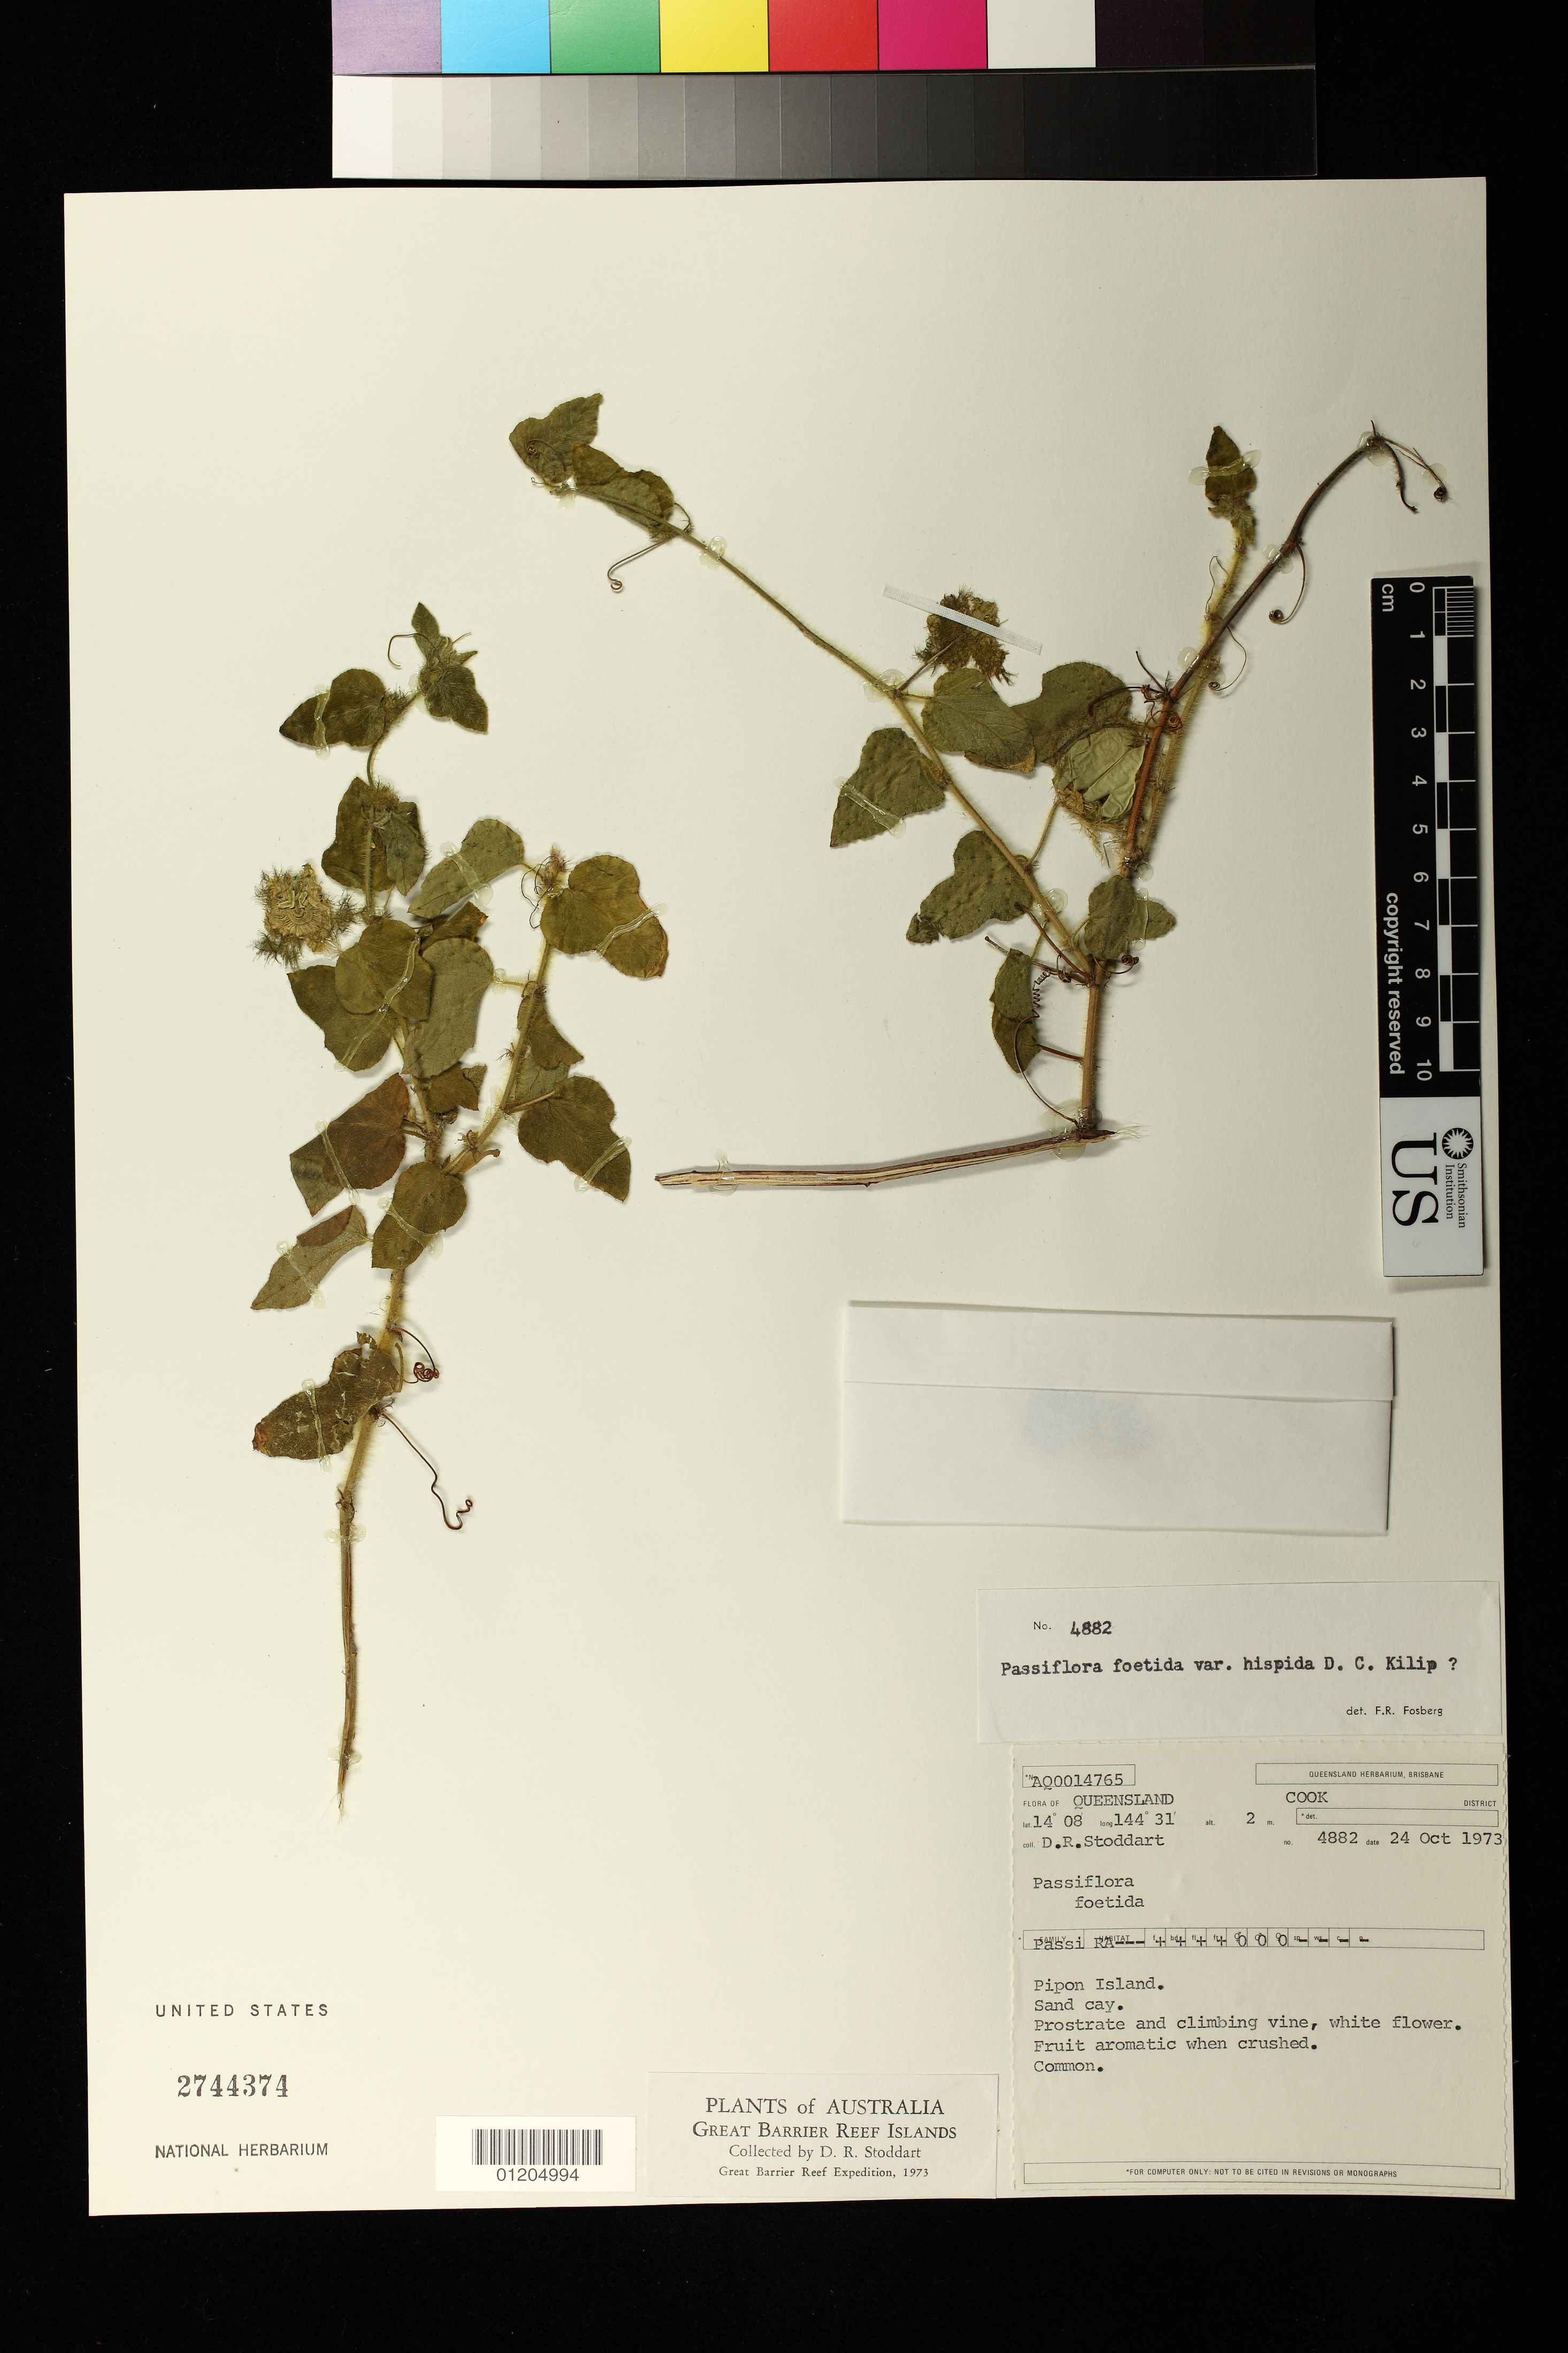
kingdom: Plantae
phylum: Tracheophyta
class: Magnoliopsida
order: Malpighiales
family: Passifloraceae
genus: Passiflora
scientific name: Passiflora foetida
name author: L.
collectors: D. R. Stoddart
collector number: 4882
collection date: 1973-10-24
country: Australia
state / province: Queensland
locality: Great Barrier Reef Islands. Cook. Pipon Island.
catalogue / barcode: US 2744374